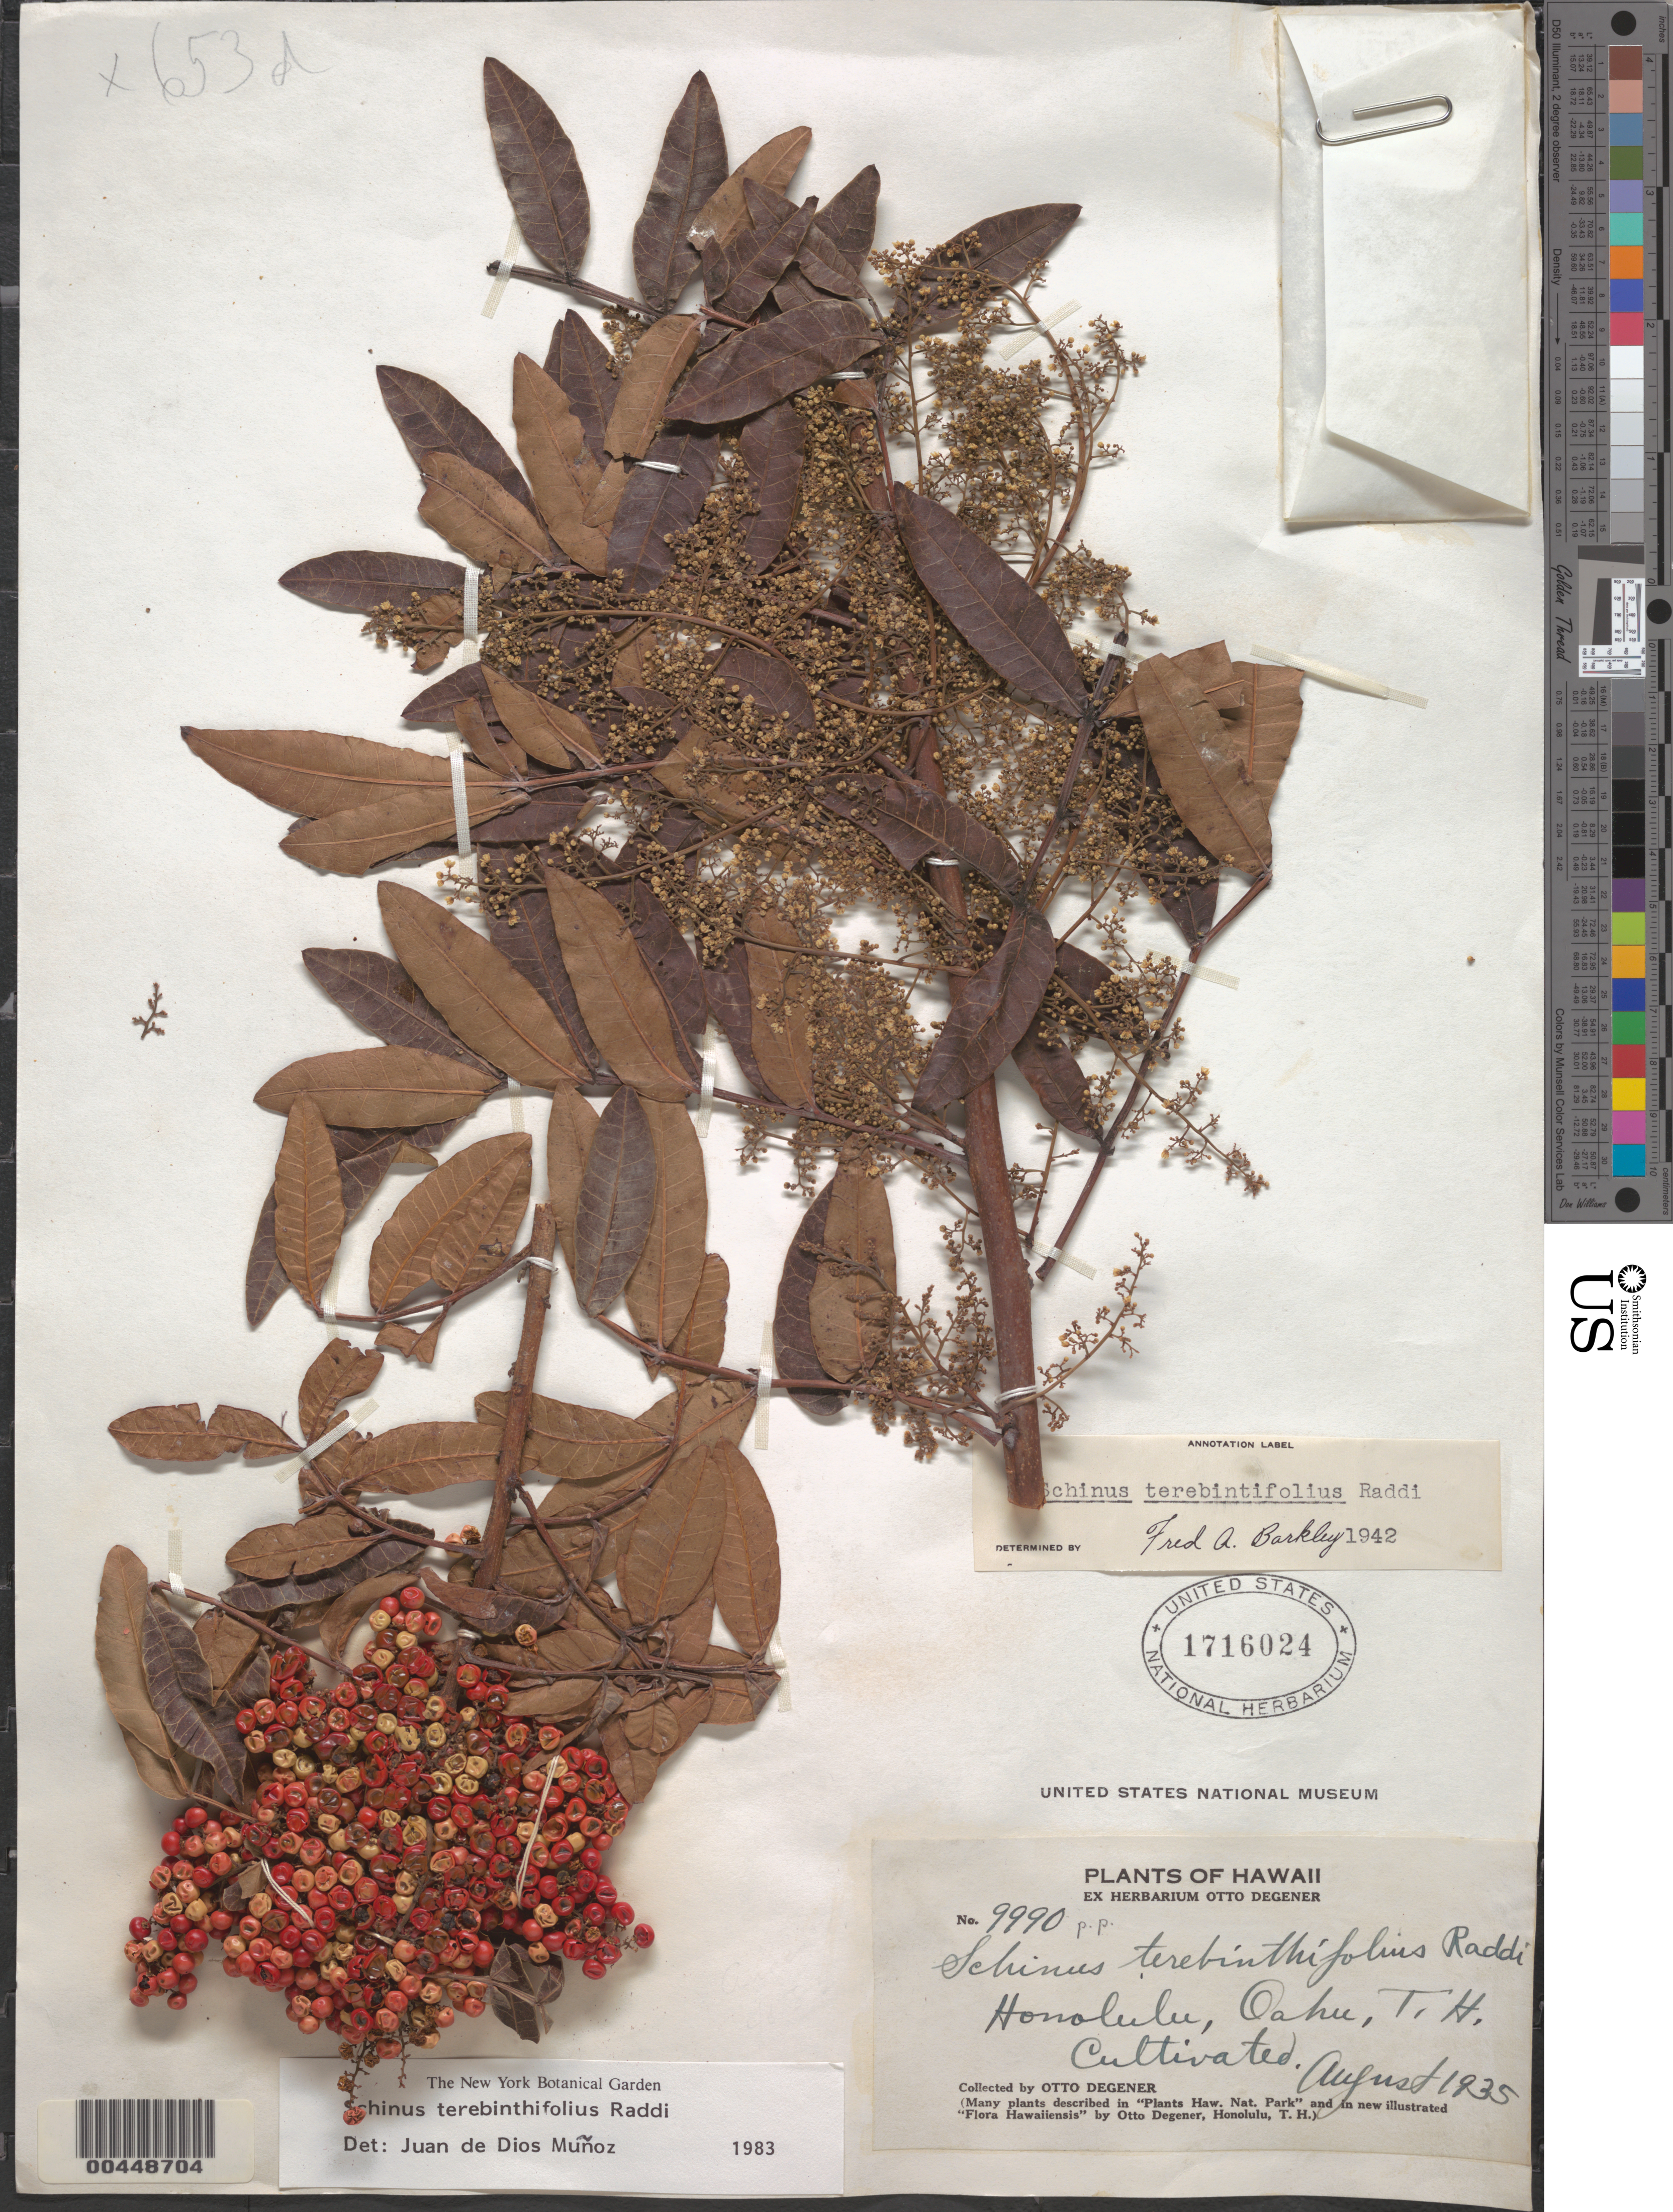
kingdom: Plantae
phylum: Tracheophyta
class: Magnoliopsida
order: Sapindales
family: Anacardiaceae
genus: Schinus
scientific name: Schinus terebinthifolia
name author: Raddi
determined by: de Dios Muñoz, J.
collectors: O. Degener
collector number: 9990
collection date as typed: Aug 1935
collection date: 1935-08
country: United States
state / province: Hawaii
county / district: Honolulu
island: Oahu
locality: Honolulu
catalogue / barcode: US 1716024